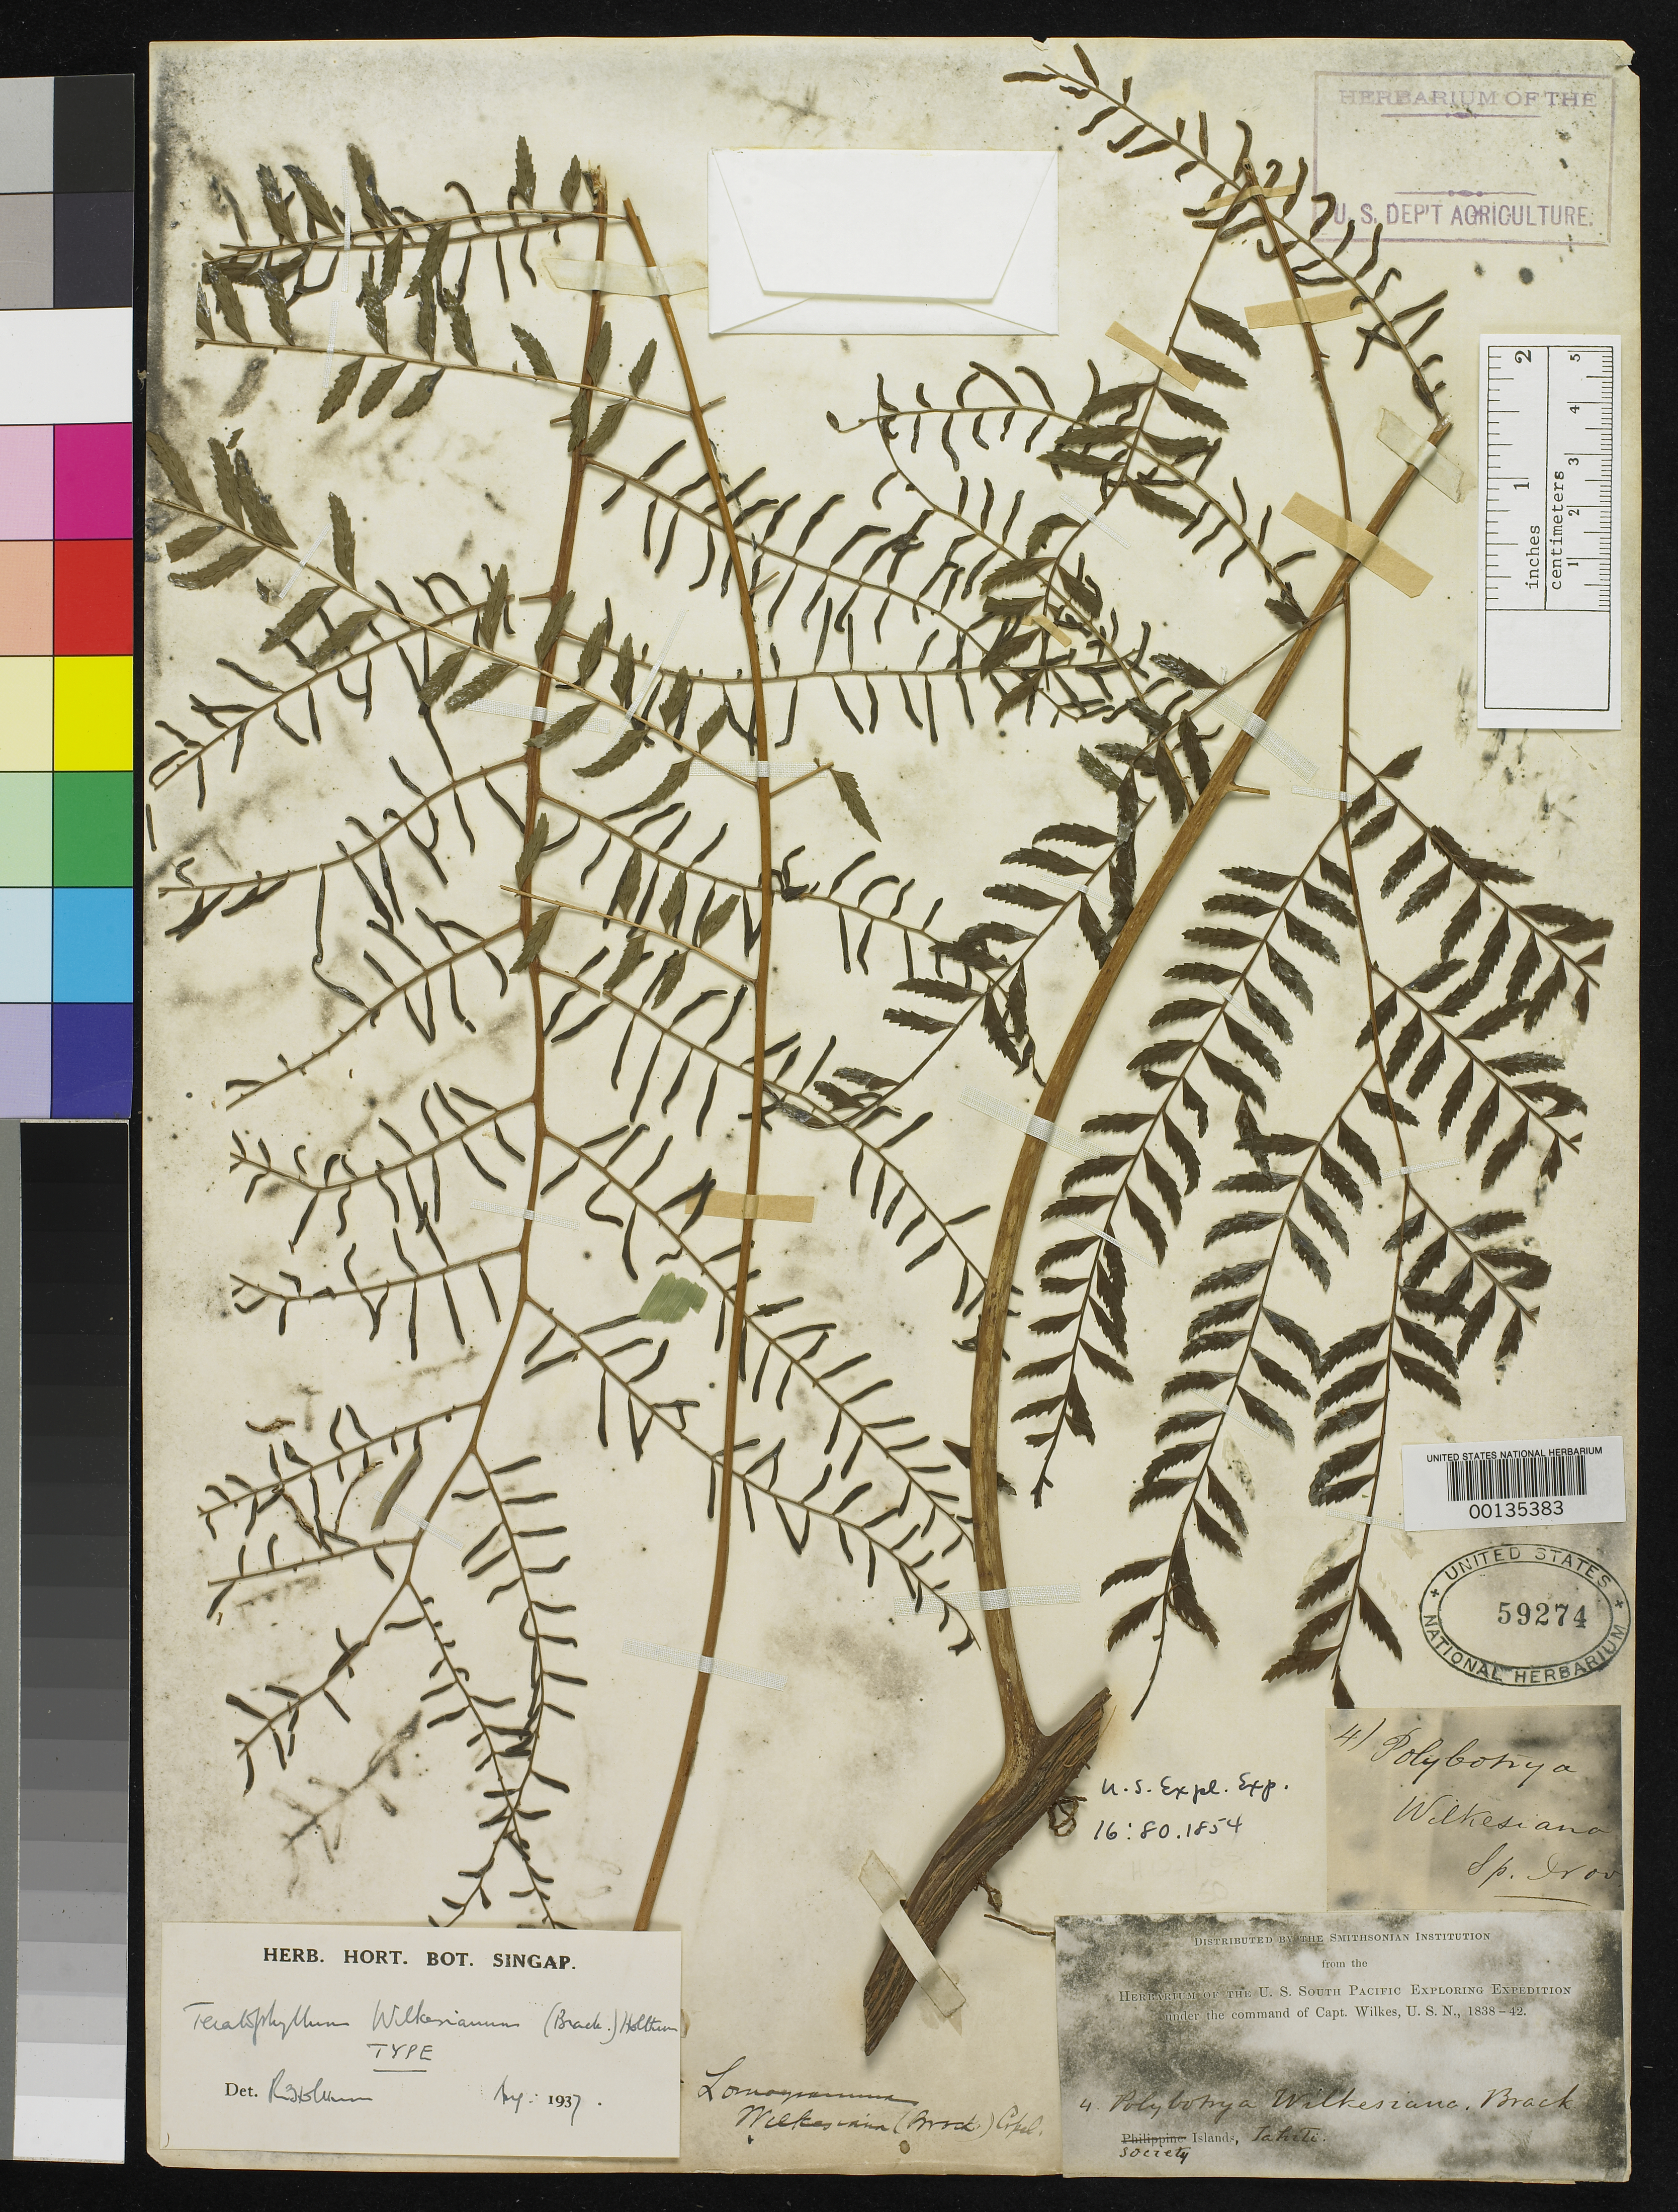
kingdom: Plantae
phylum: Tracheophyta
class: Polypodiopsida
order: Polypodiales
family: Dryopteridaceae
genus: Polybotrya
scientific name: Polybotrya wilkesiana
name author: Brack. in Wilkes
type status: Holotype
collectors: Wilkes Explor. Exped.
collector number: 4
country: French Polynesia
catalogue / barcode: US 59274